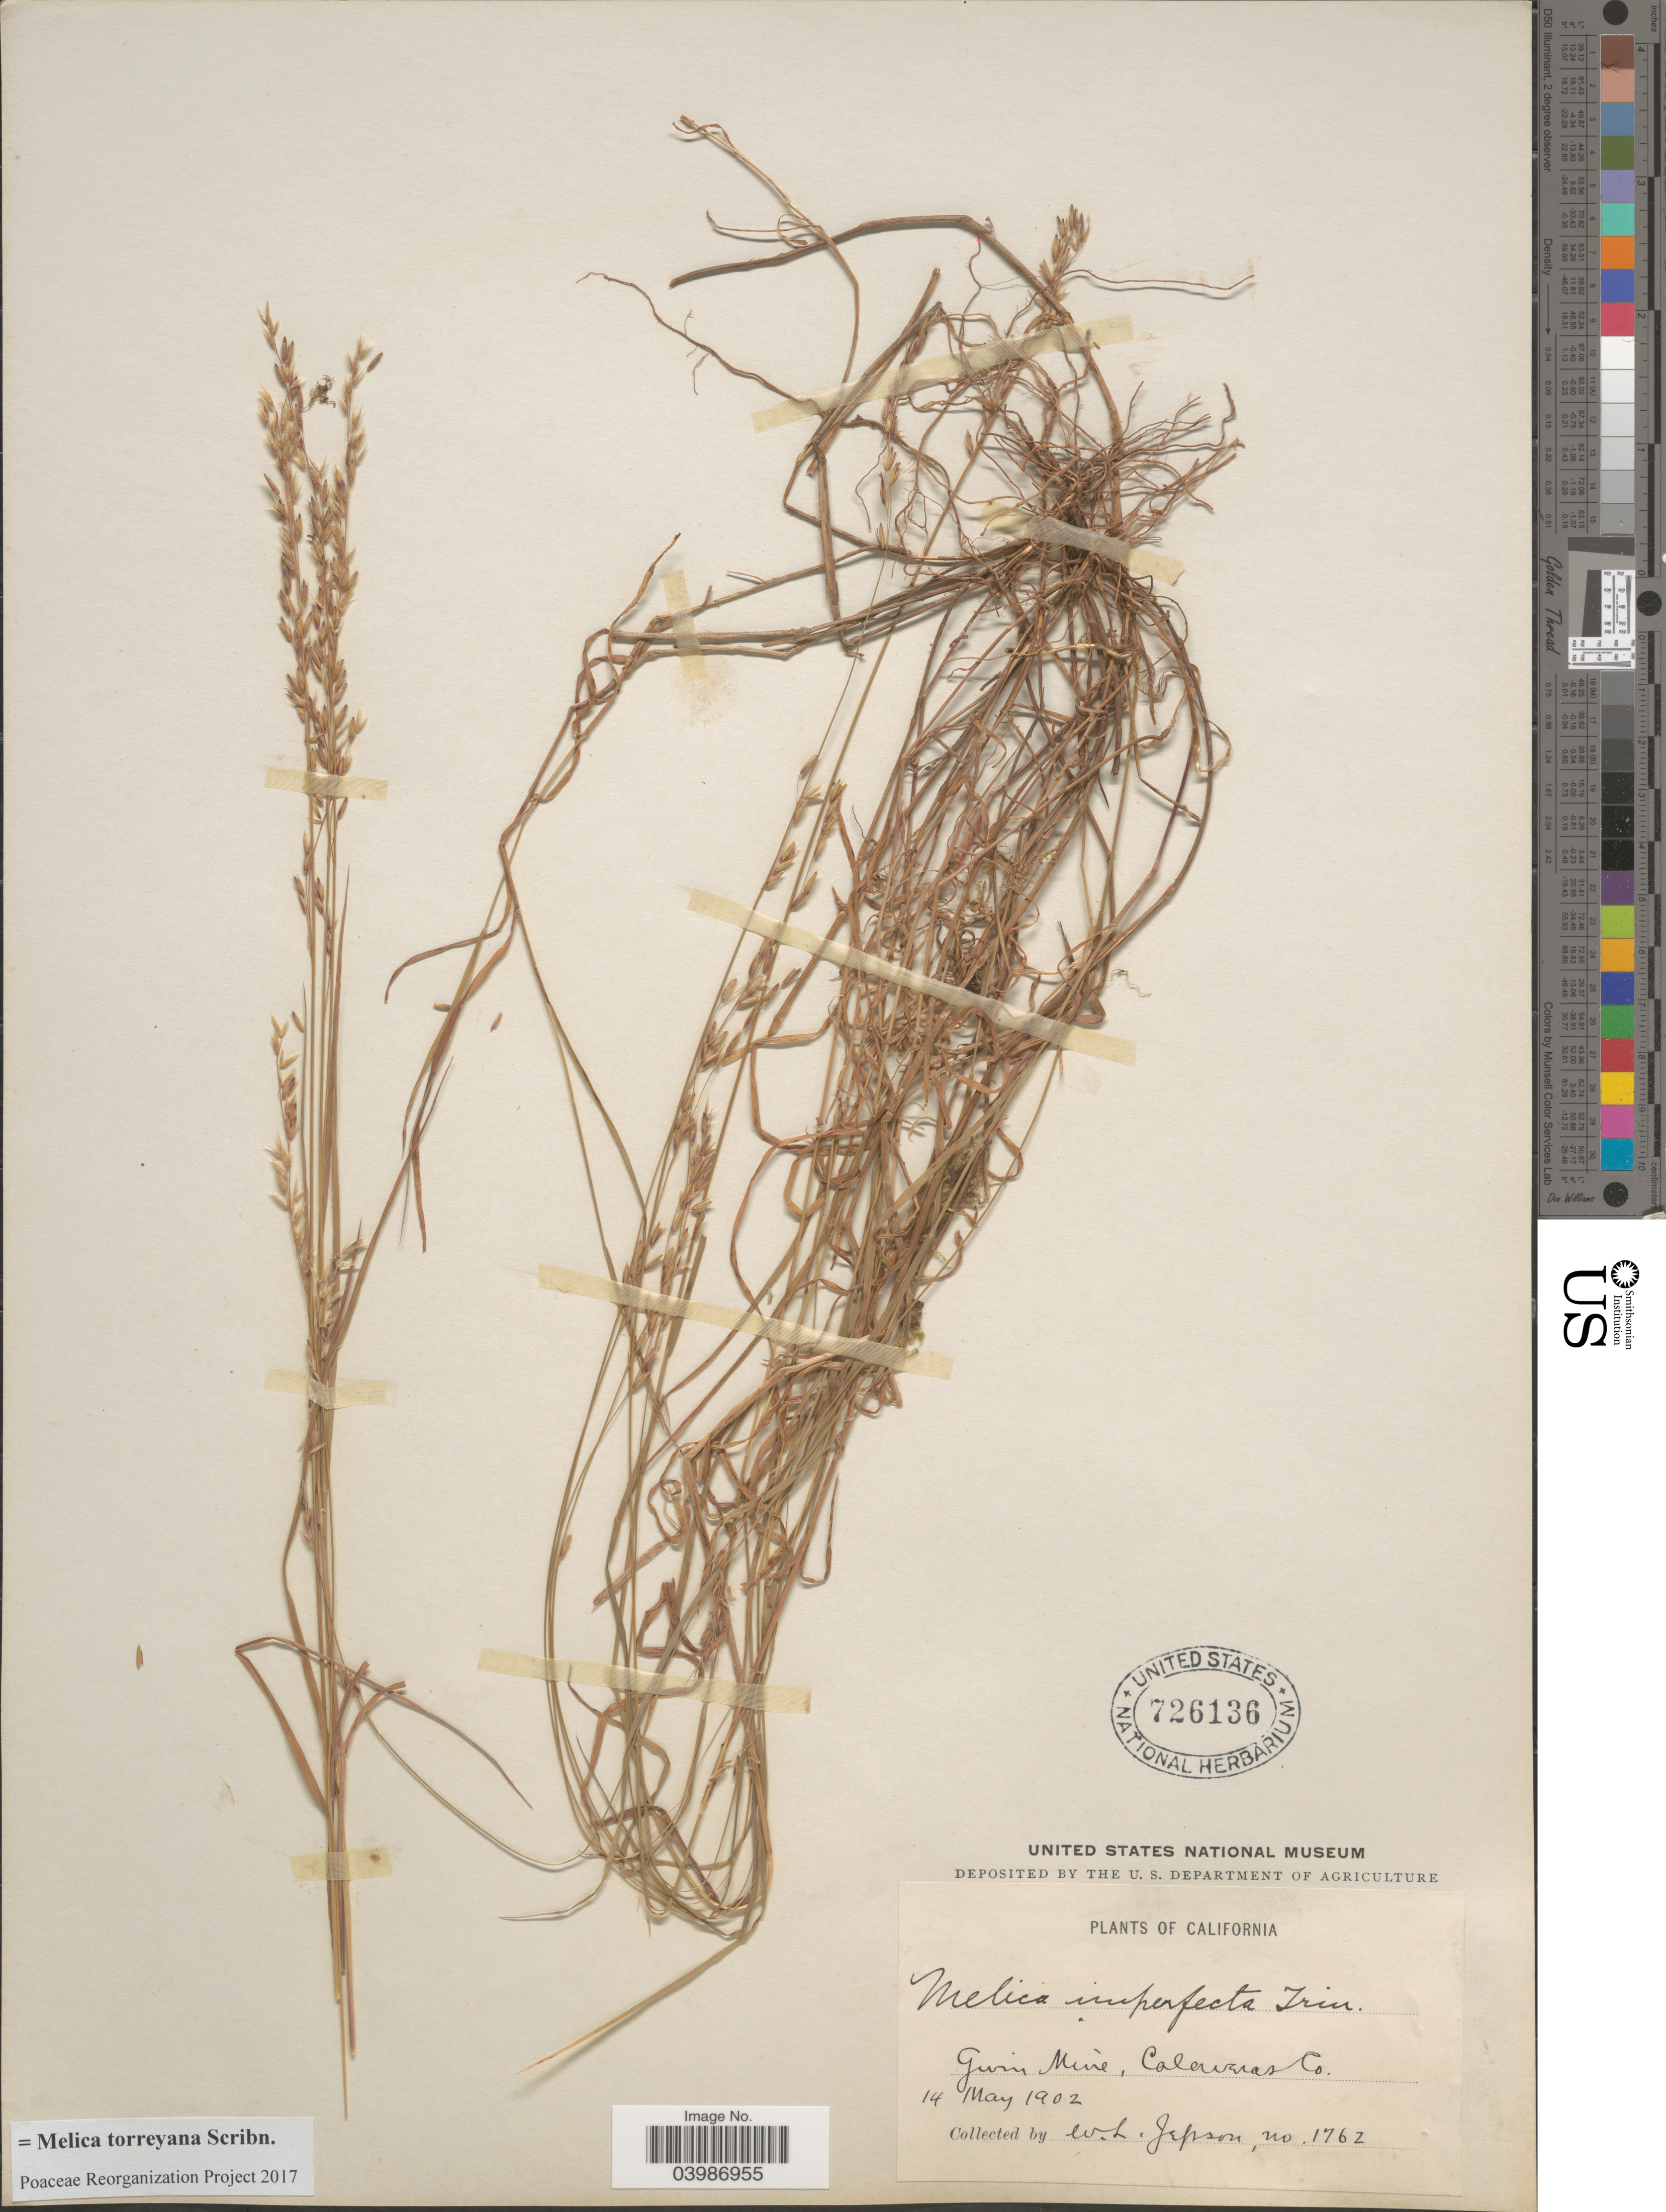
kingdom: Plantae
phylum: Tracheophyta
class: Liliopsida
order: Poales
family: Poaceae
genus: Melica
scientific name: Melica torreyana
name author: Scribn.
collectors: W. L. Jepson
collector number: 1762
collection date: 1902-05-14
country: United States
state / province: California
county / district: Calaveras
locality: Gwin Mine, Calaveras Co.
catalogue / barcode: US 726136